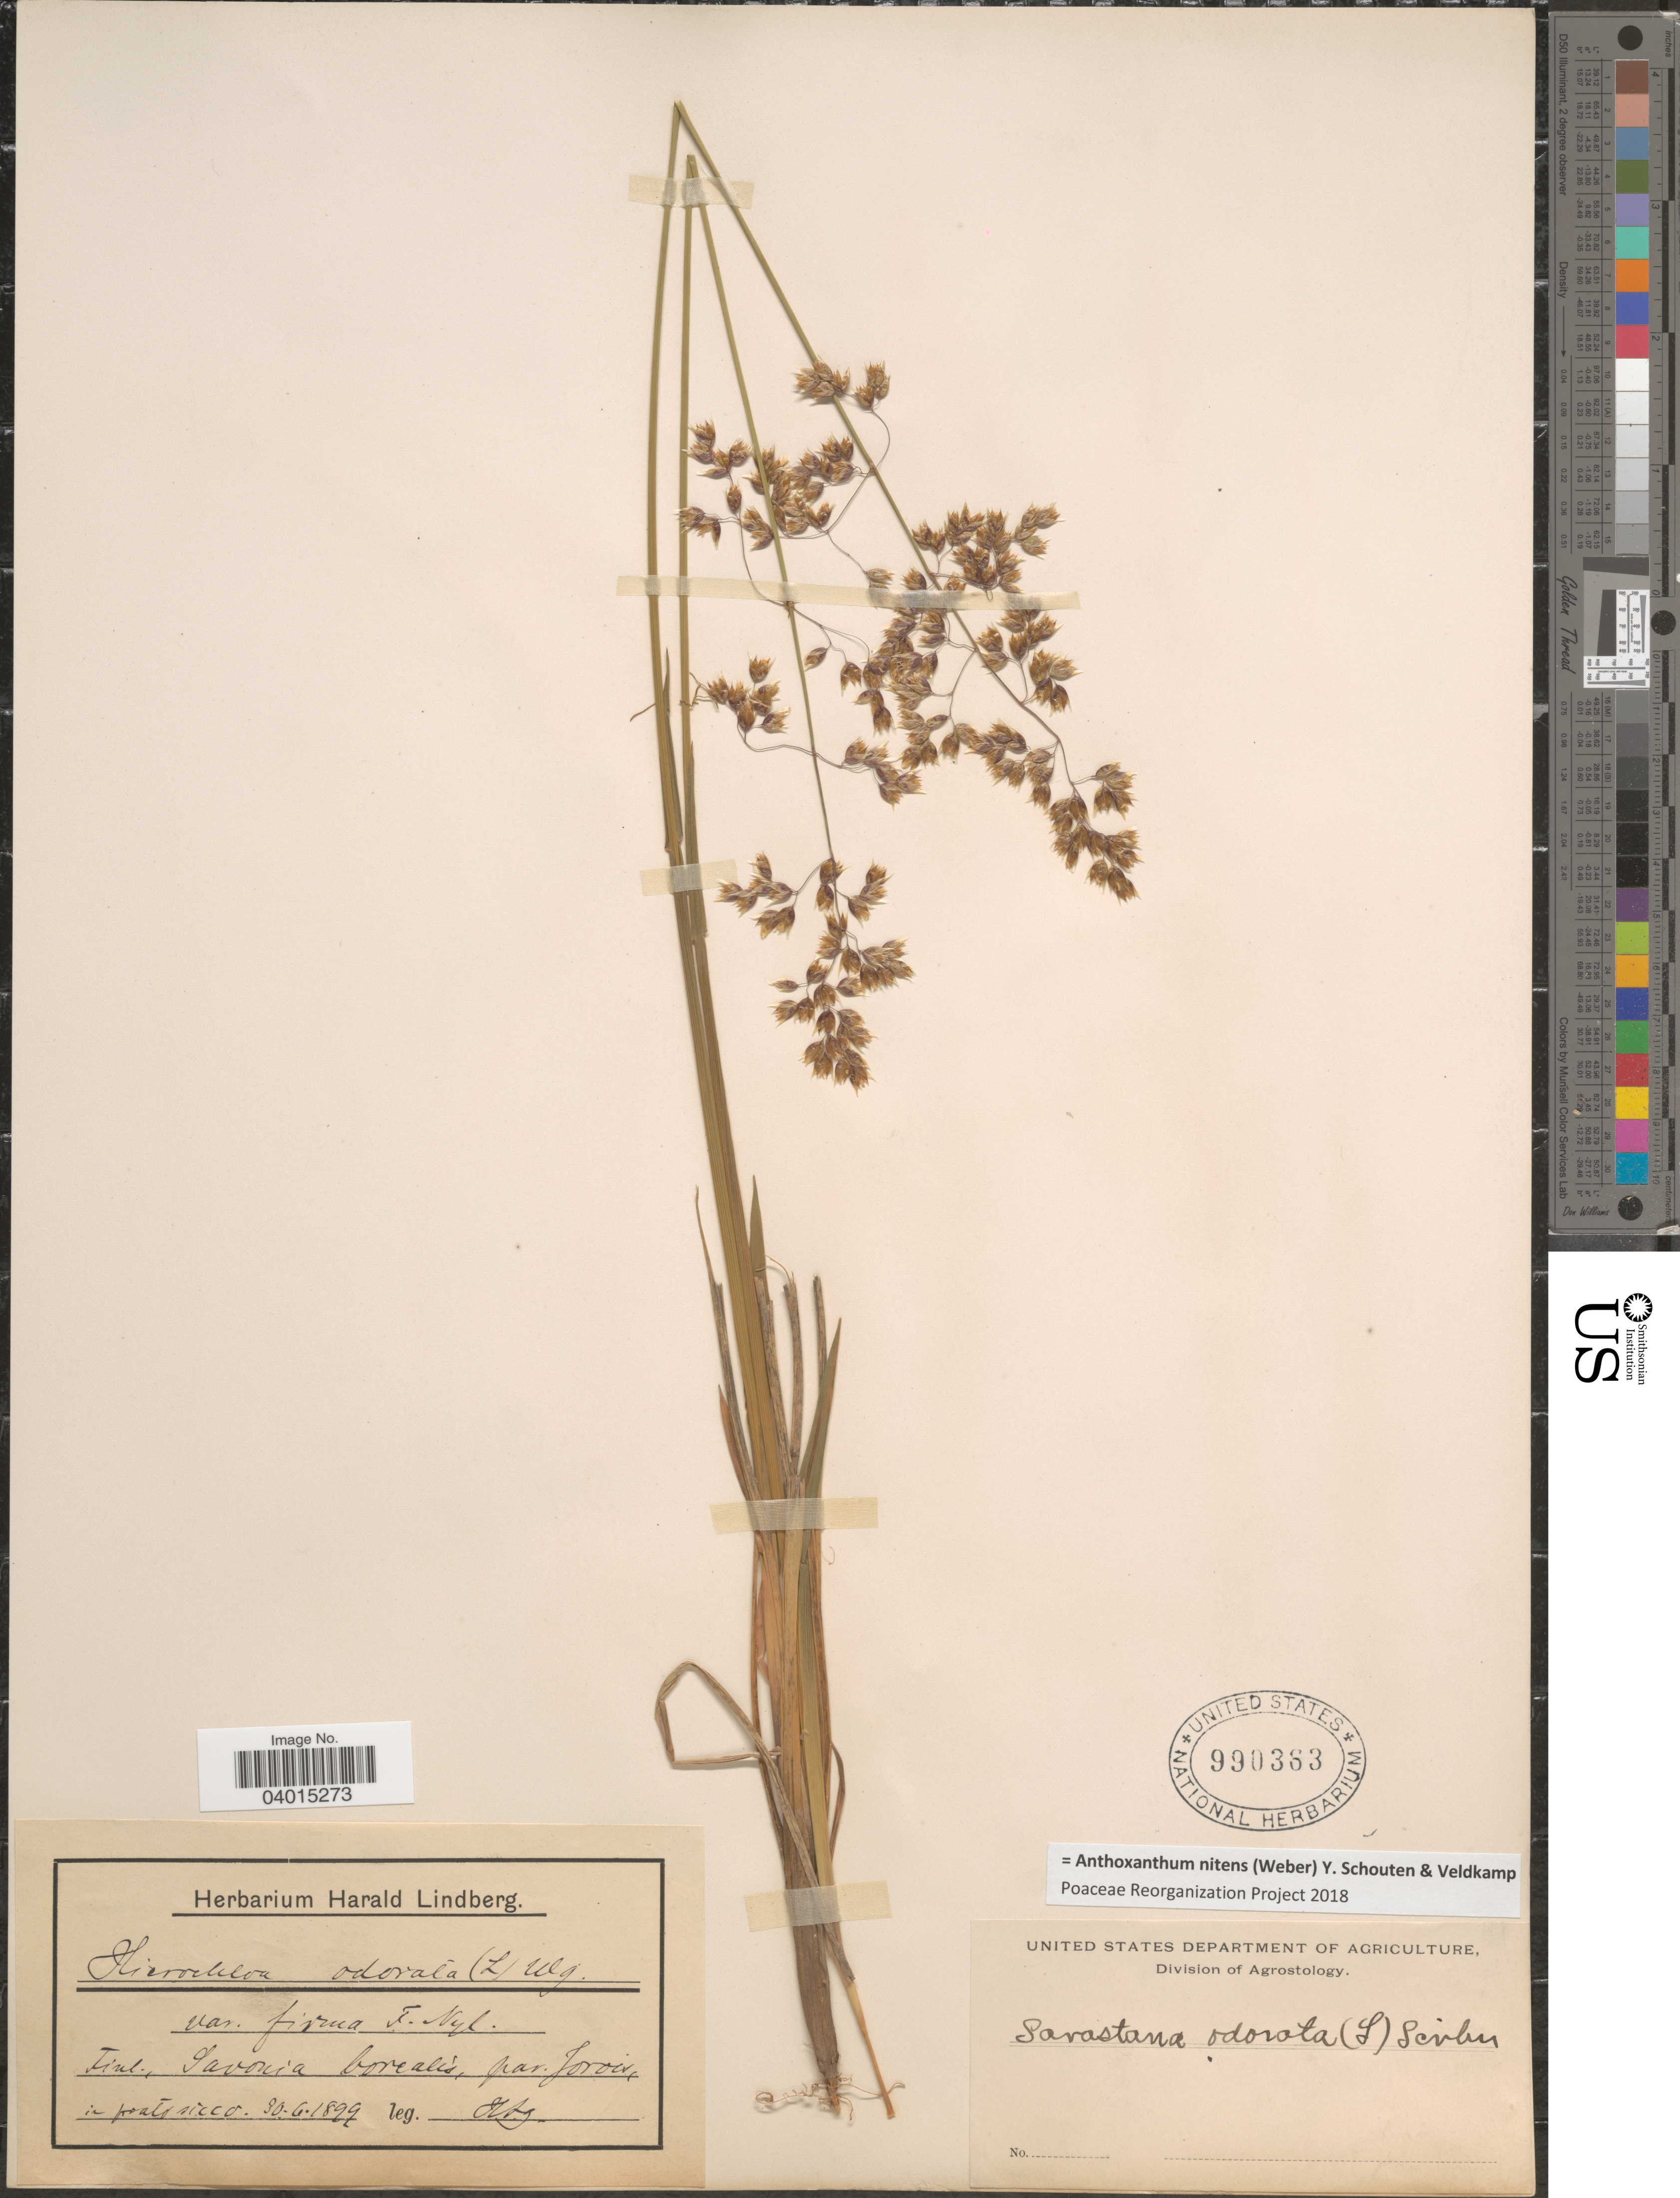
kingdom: Plantae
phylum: Tracheophyta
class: Liliopsida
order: Poales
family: Poaceae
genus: Anthoxanthum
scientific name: Anthoxanthum nitens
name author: (G.H. Weber) R.T.A. Schouten & Veldkamp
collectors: H. Lindberg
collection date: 1899-06-30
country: Finland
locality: Gavonia borealis, par. Jorois.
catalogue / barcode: US 990363